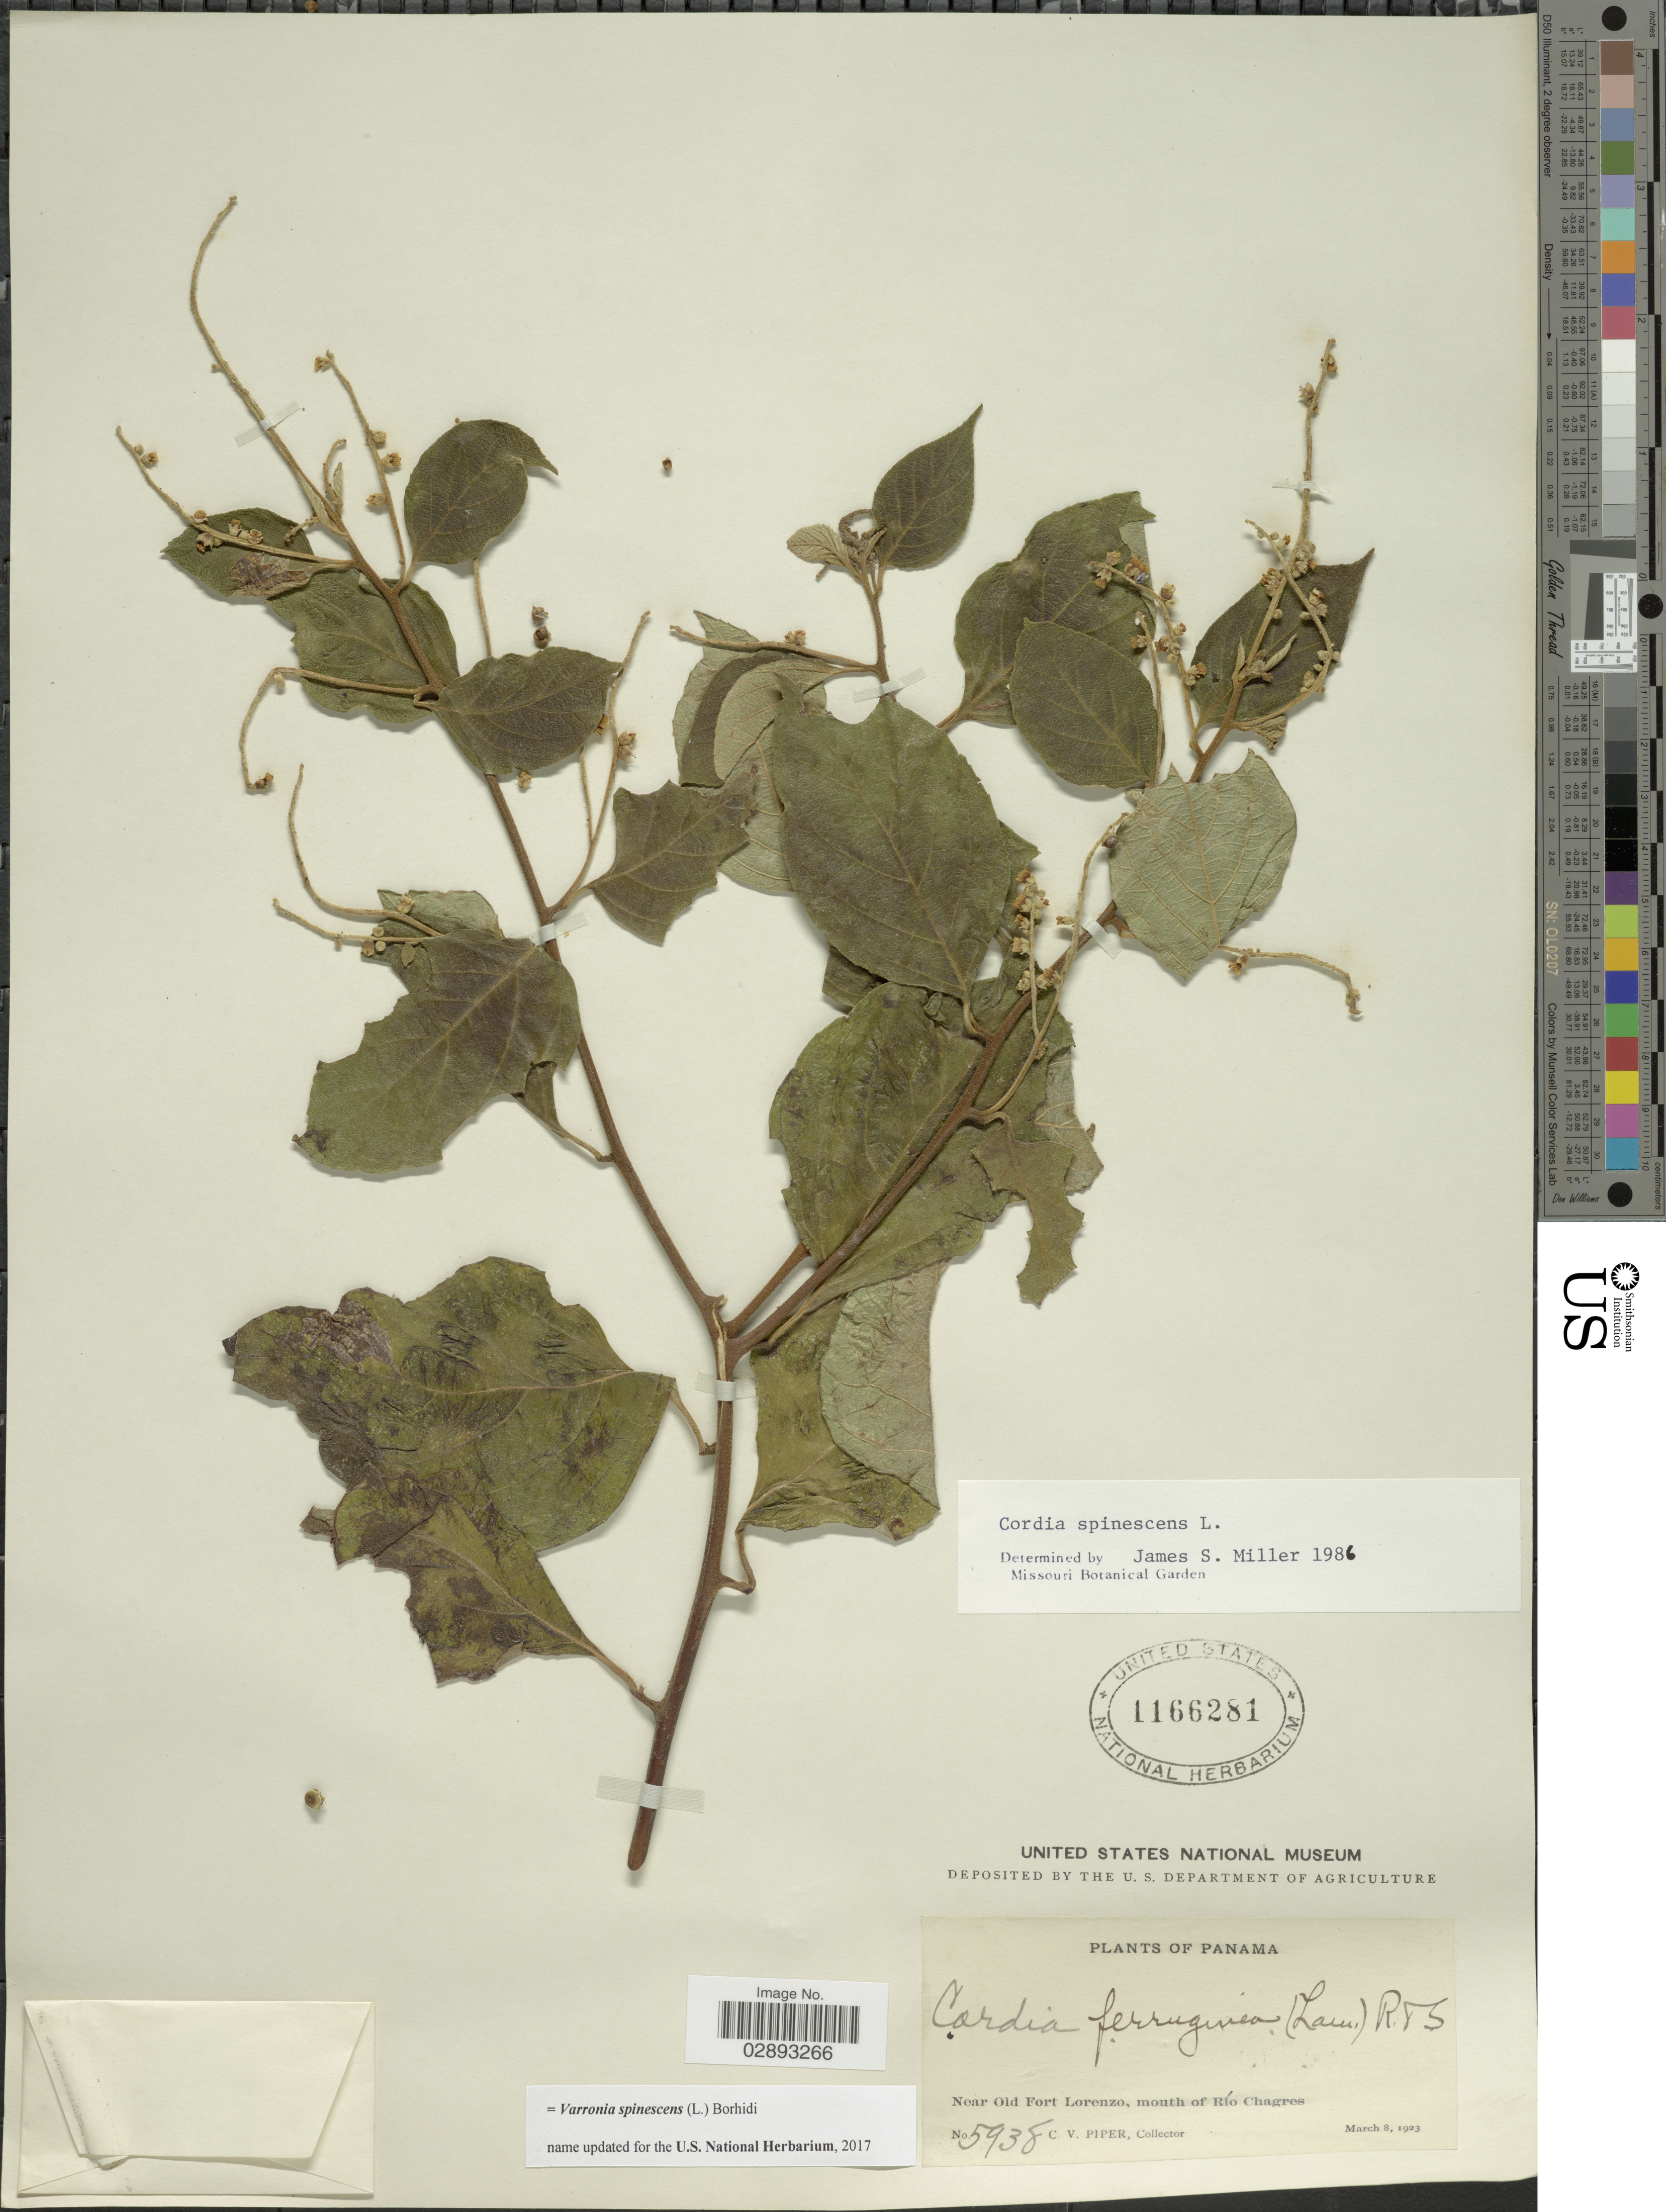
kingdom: Plantae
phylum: Tracheophyta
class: Magnoliopsida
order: Boraginales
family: Cordiaceae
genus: Varronia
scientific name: Varronia spinescens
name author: (L.) Borhidi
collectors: C. V. Piper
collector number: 5938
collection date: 1923-03-08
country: Panama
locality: Near Old Fort Lorenzo, mouth of Río Chagres.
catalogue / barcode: US 1166281